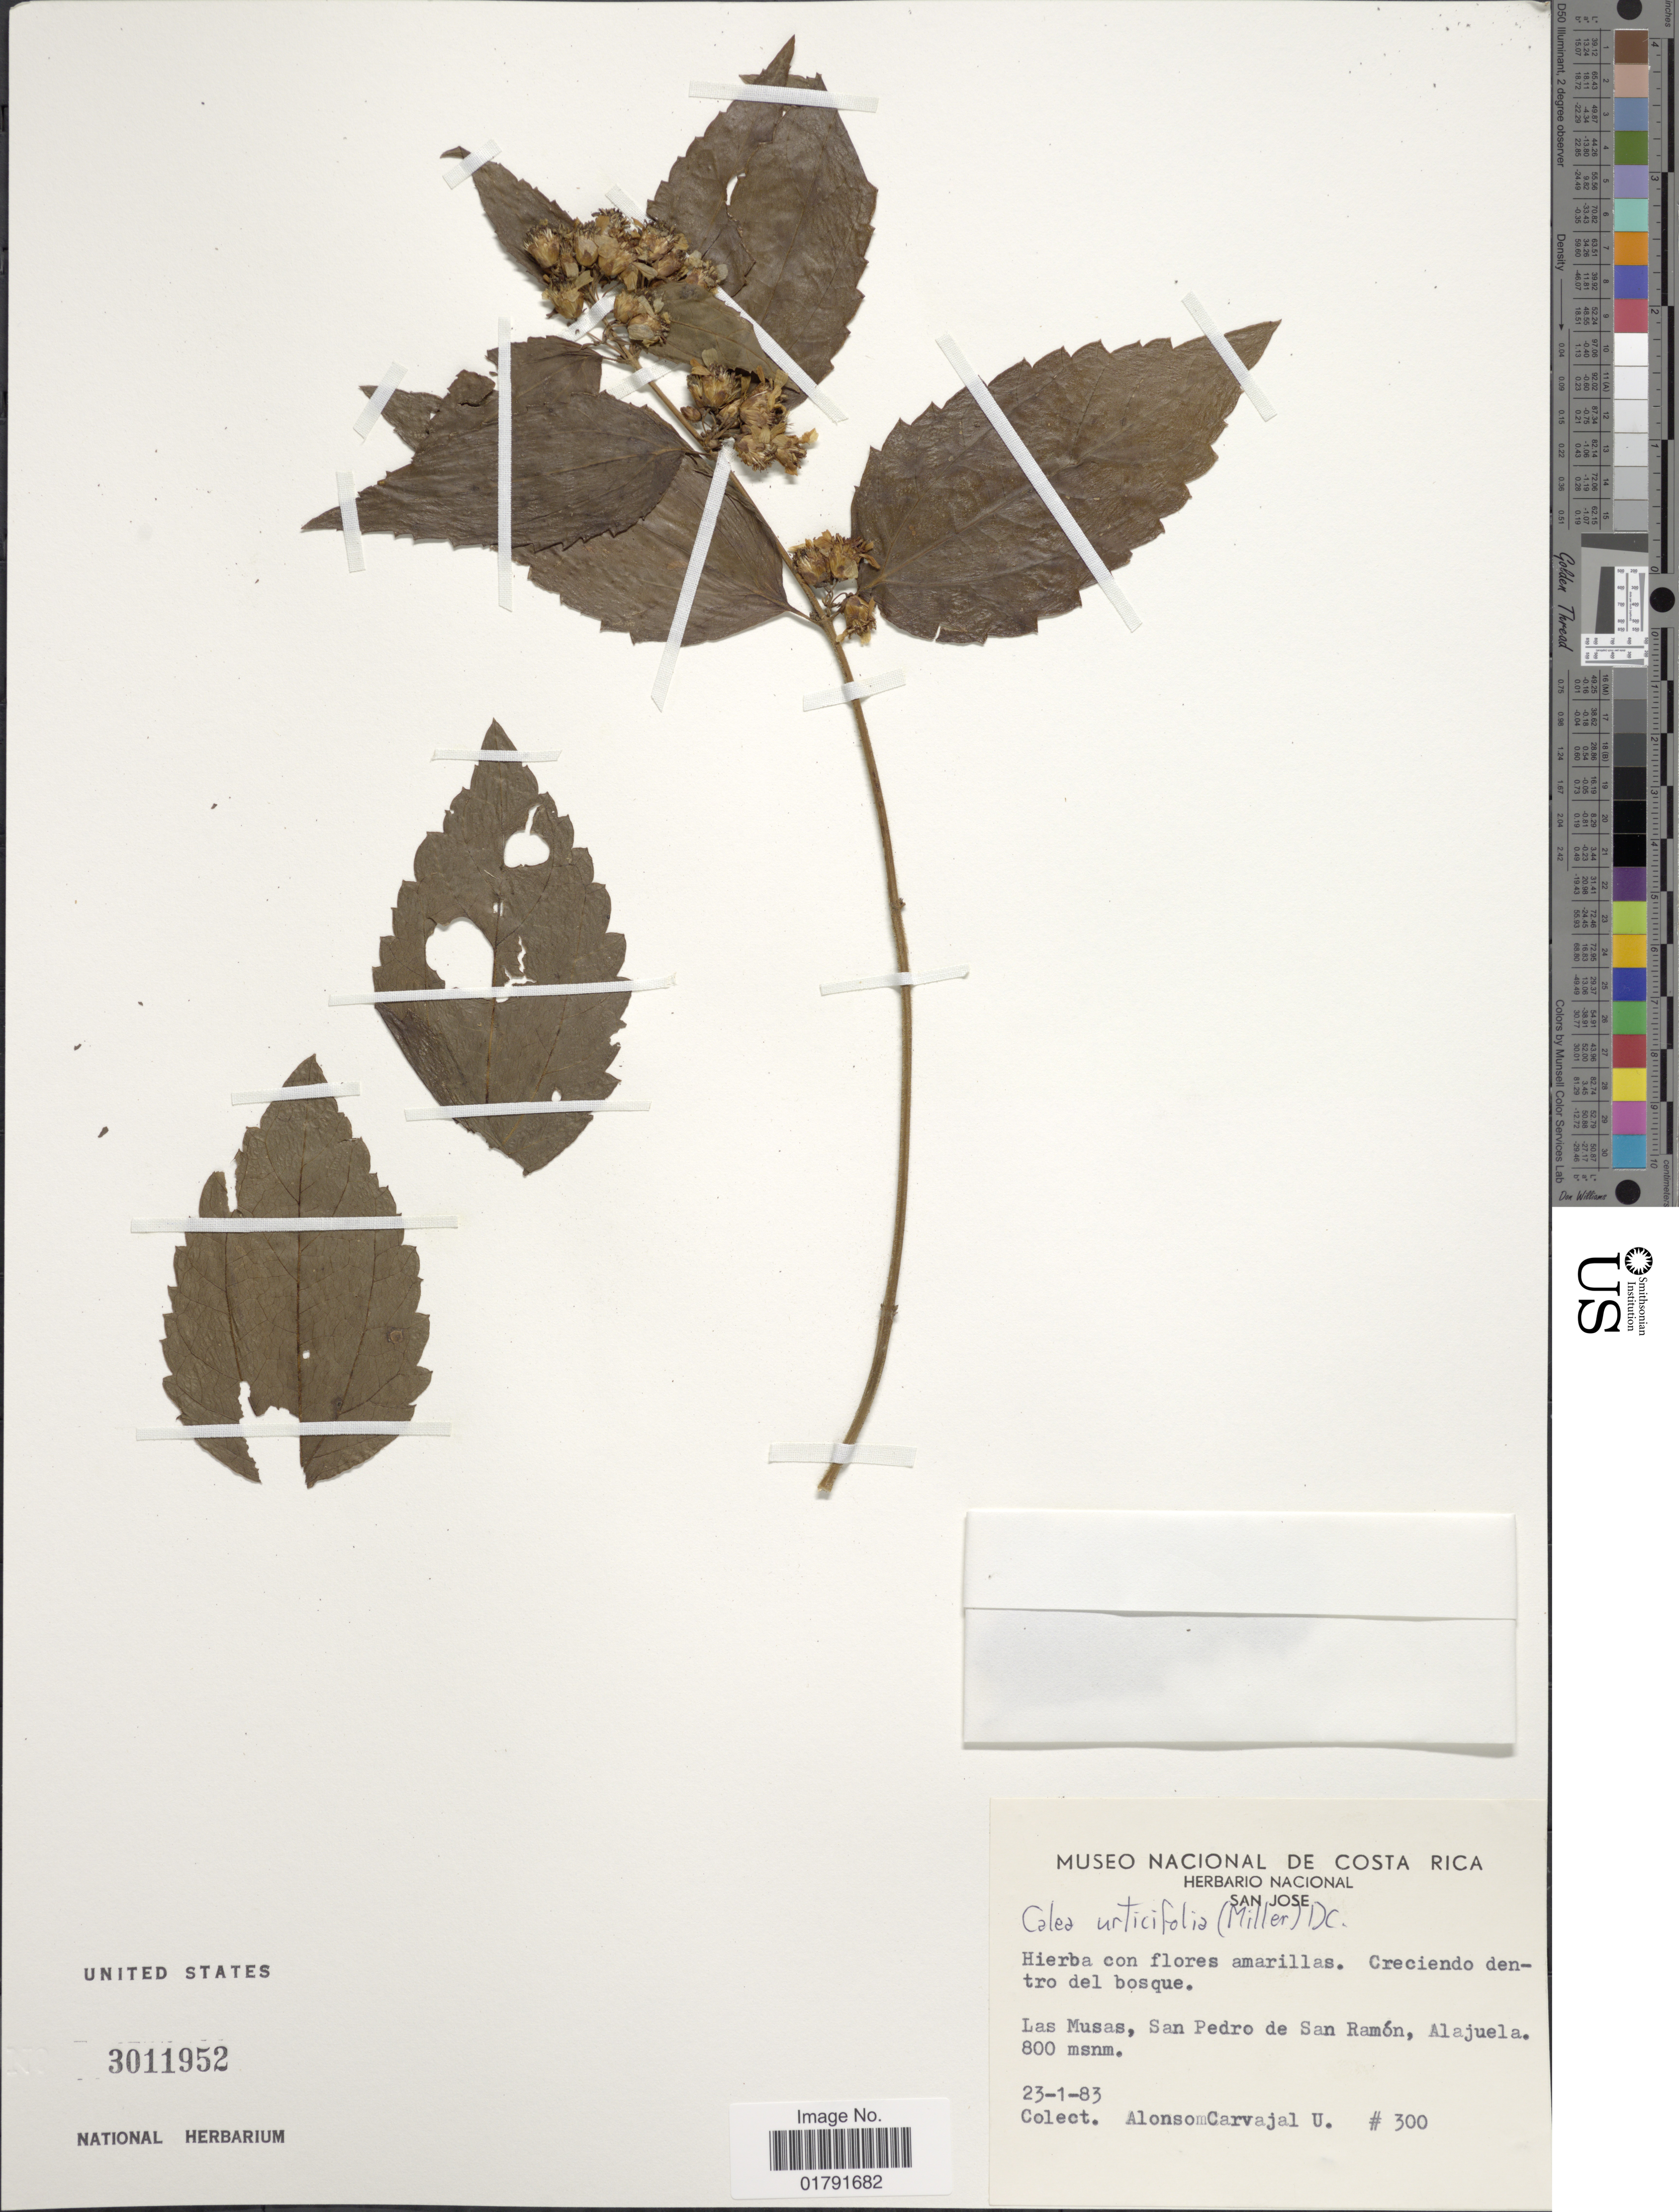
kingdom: Plantae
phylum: Tracheophyta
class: Magnoliopsida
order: Asterales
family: Asteraceae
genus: Calea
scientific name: Calea urticifolia var. urticifolia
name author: (Mill.) DC.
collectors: A. Carvajal U.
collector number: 300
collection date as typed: Transcribed d/m/y: 23/1/83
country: Costa Rica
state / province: Alajuela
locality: Las Musas, San Pedro de San Ramon.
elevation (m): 800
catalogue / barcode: US 3011952